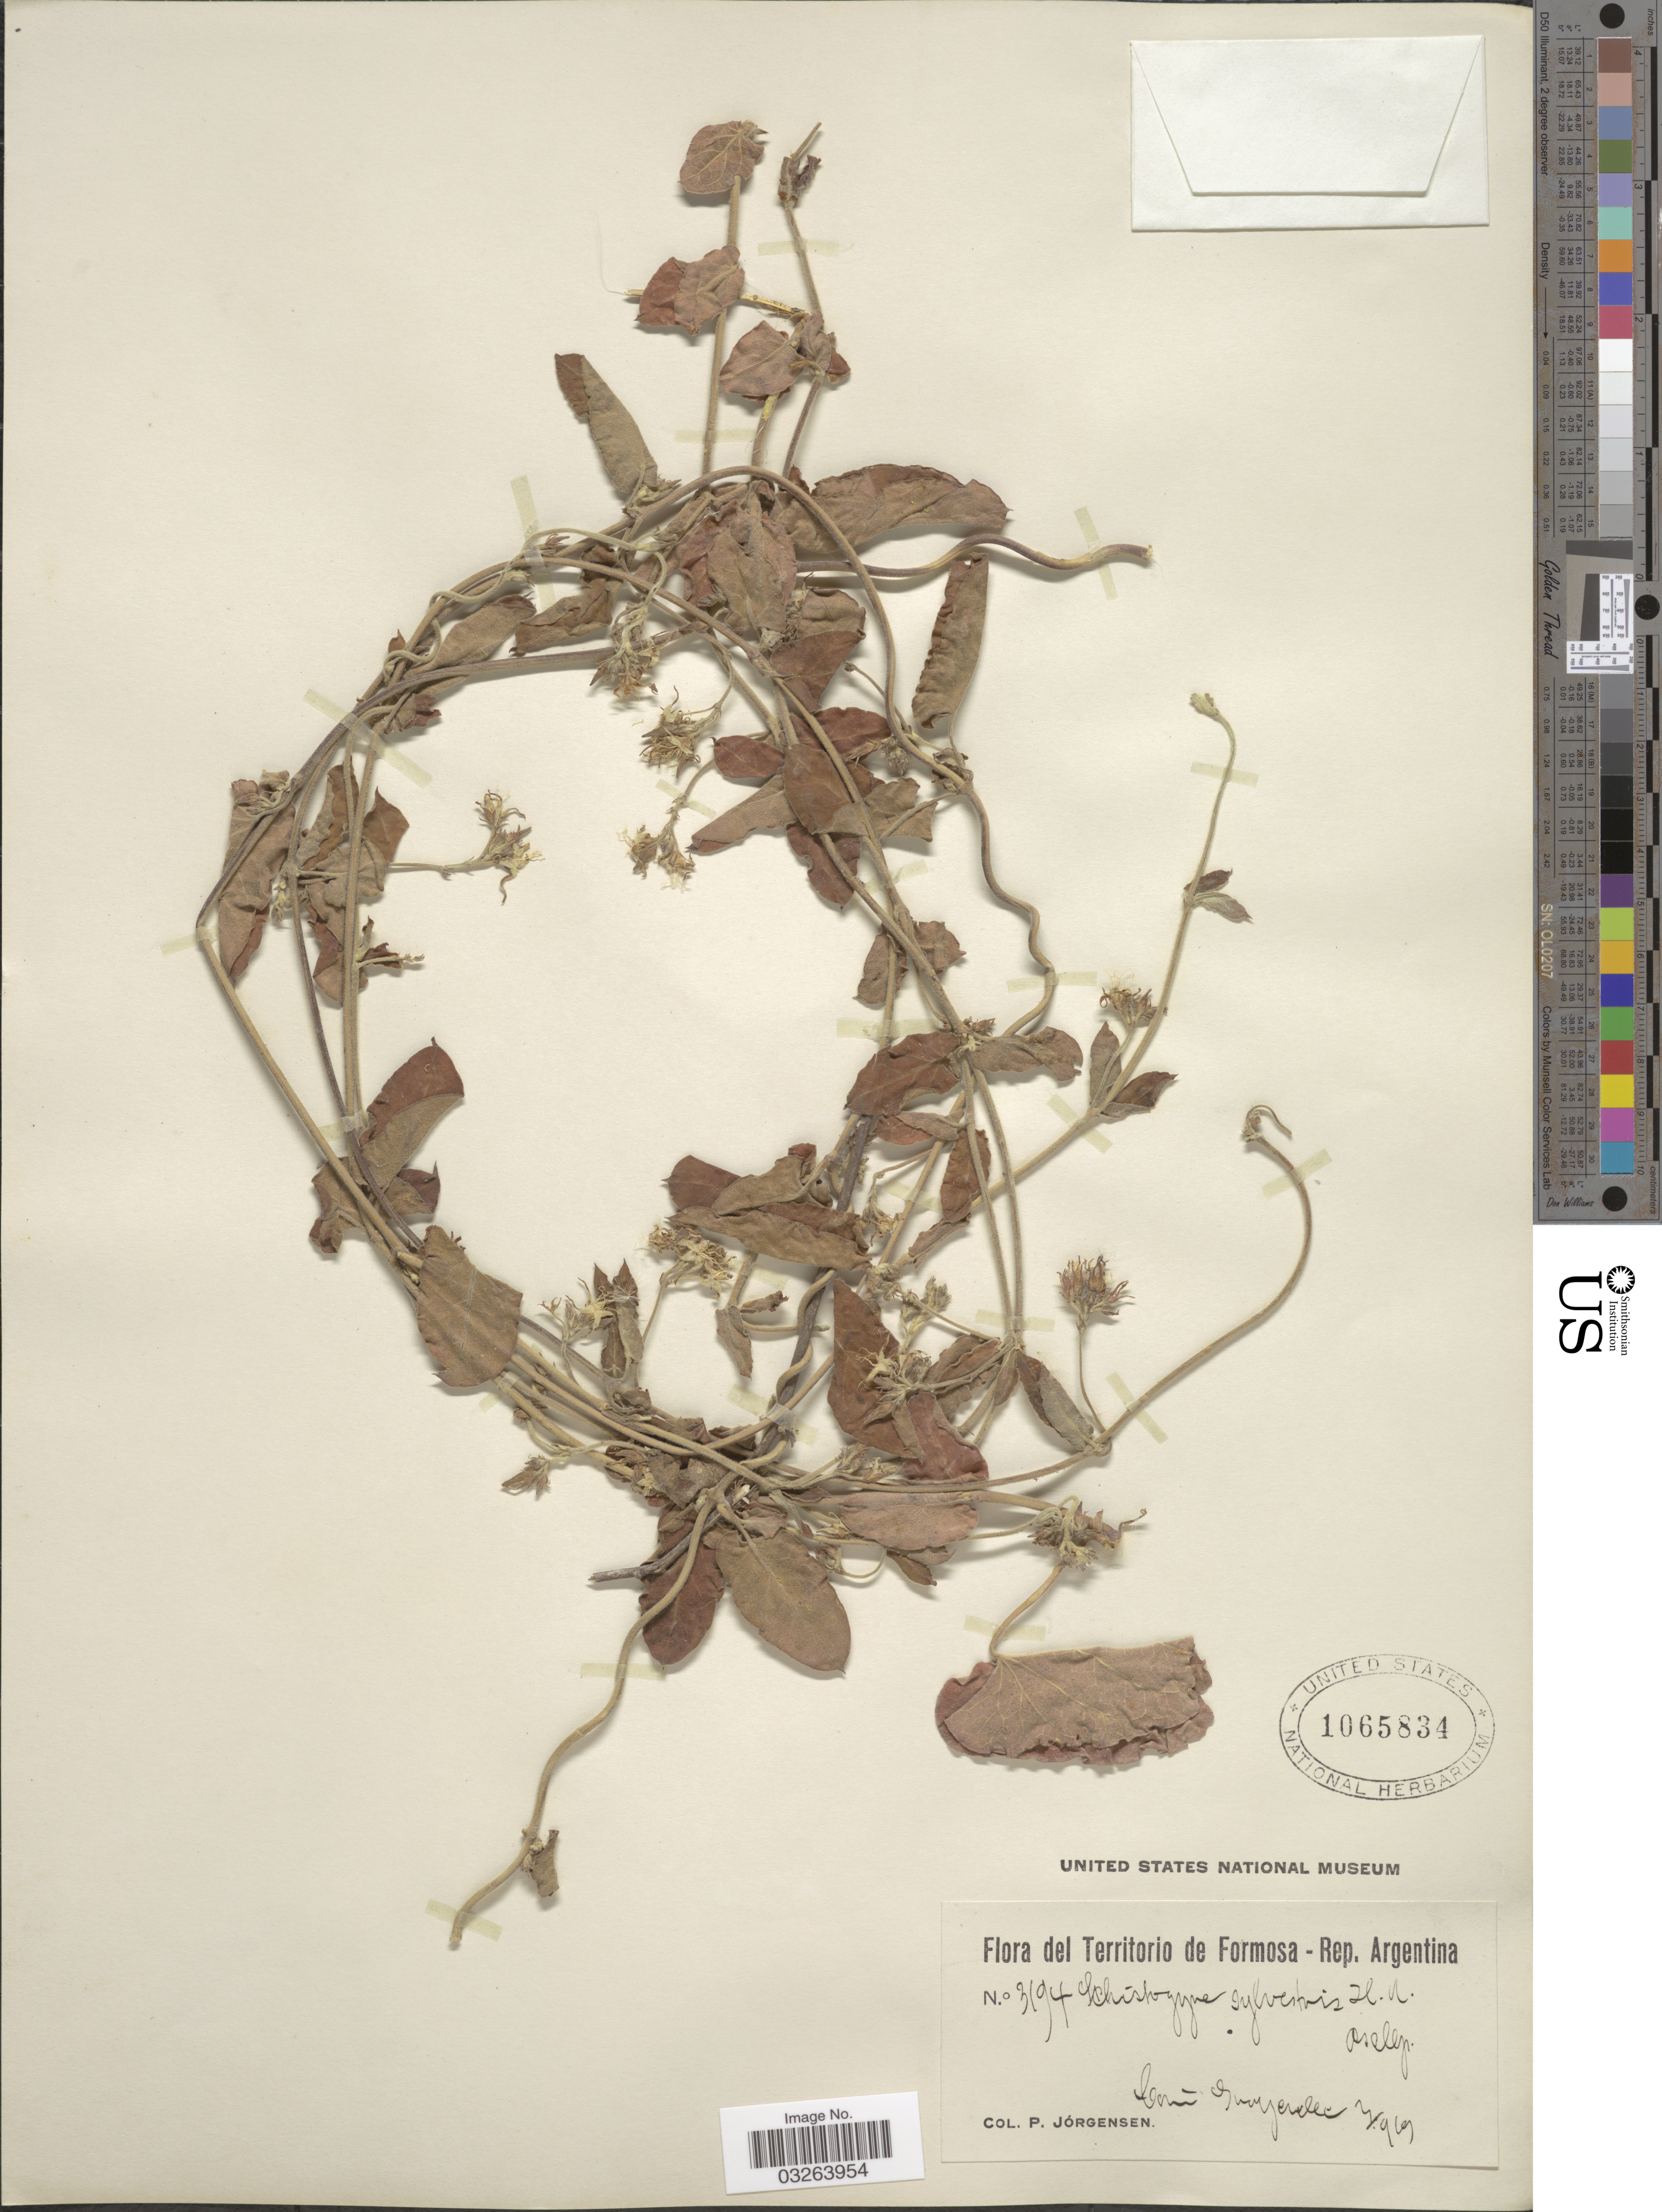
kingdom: Plantae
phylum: Tracheophyta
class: Magnoliopsida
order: Gentianales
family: Apocynaceae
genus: Schistogyne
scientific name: Schistogyne sylvestris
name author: Hook. & Arn.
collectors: P. Jörgensen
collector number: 3194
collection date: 1919-03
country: Argentina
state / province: Formosa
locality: Guaycolec.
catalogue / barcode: US 1065834